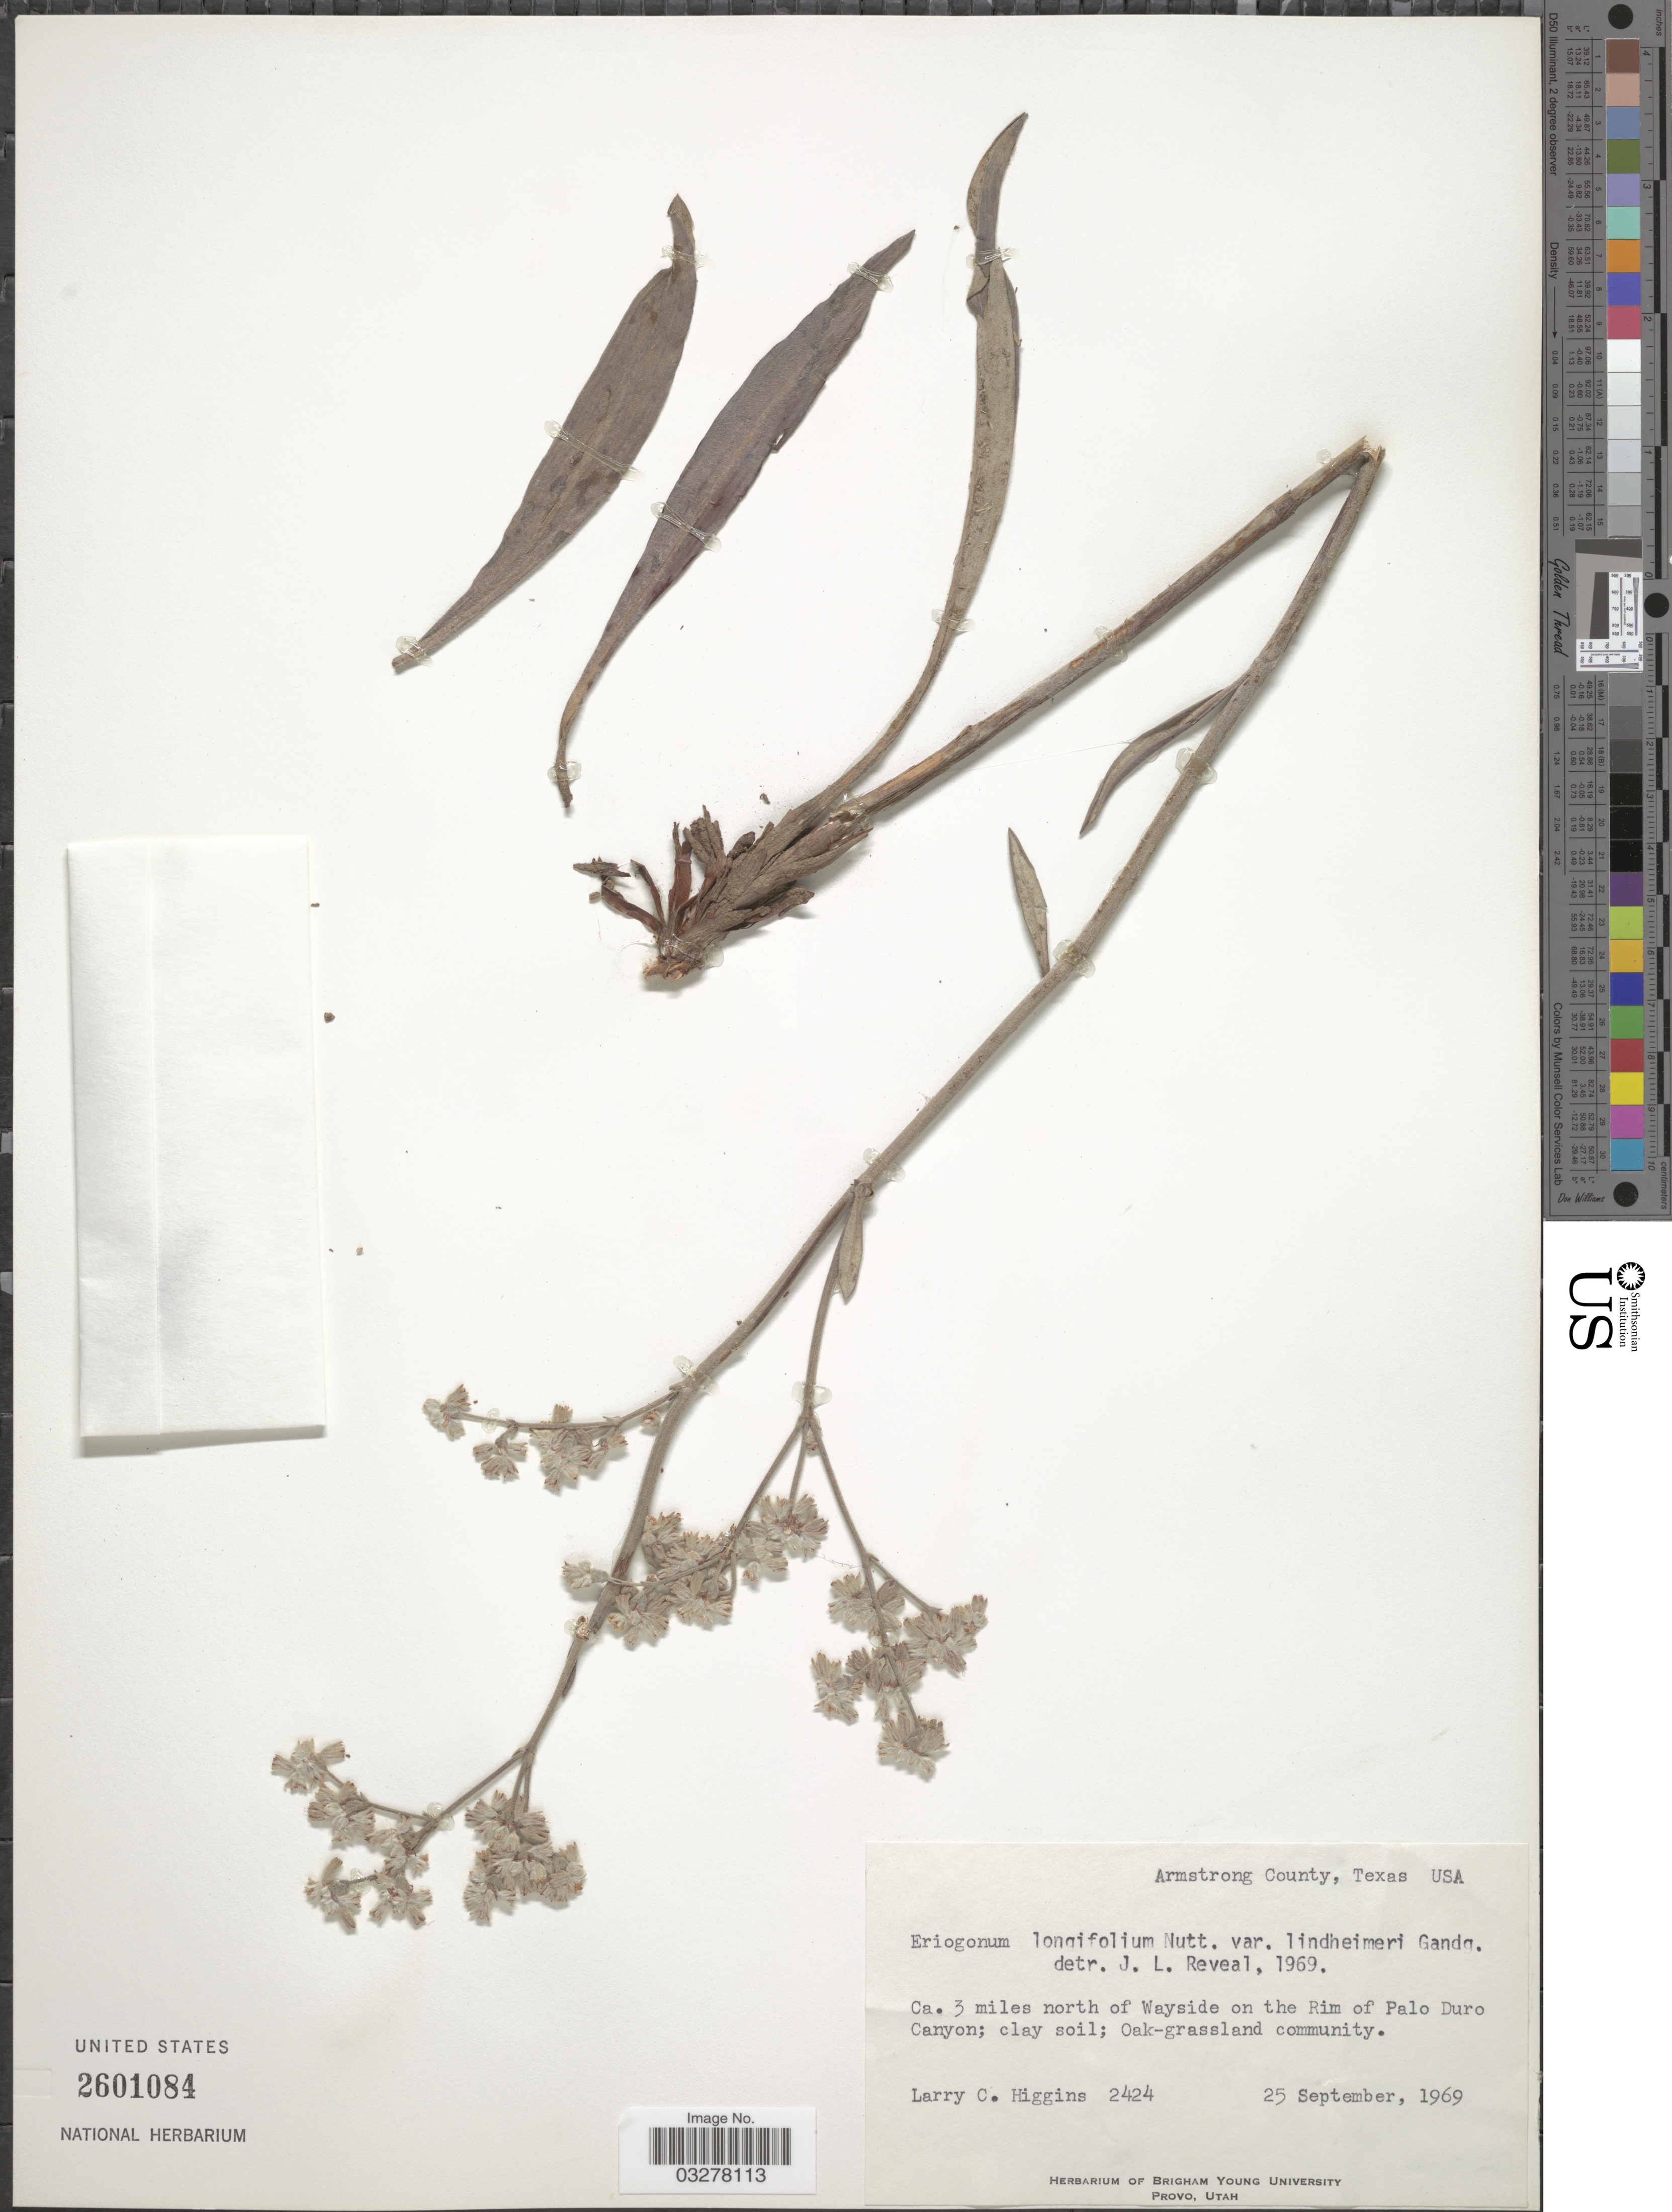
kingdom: Plantae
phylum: Tracheophyta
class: Magnoliopsida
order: Caryophyllales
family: Polygonaceae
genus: Eriogonum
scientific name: Eriogonum longifolium var. lindheimeri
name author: Gand.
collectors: L. Higgins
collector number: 2424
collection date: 1969-09-25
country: United States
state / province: Texas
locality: Armstrong County. Ca. 3 miles north of Wayside on the Rim of Palo Duro Canyon.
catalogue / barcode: US 2601084